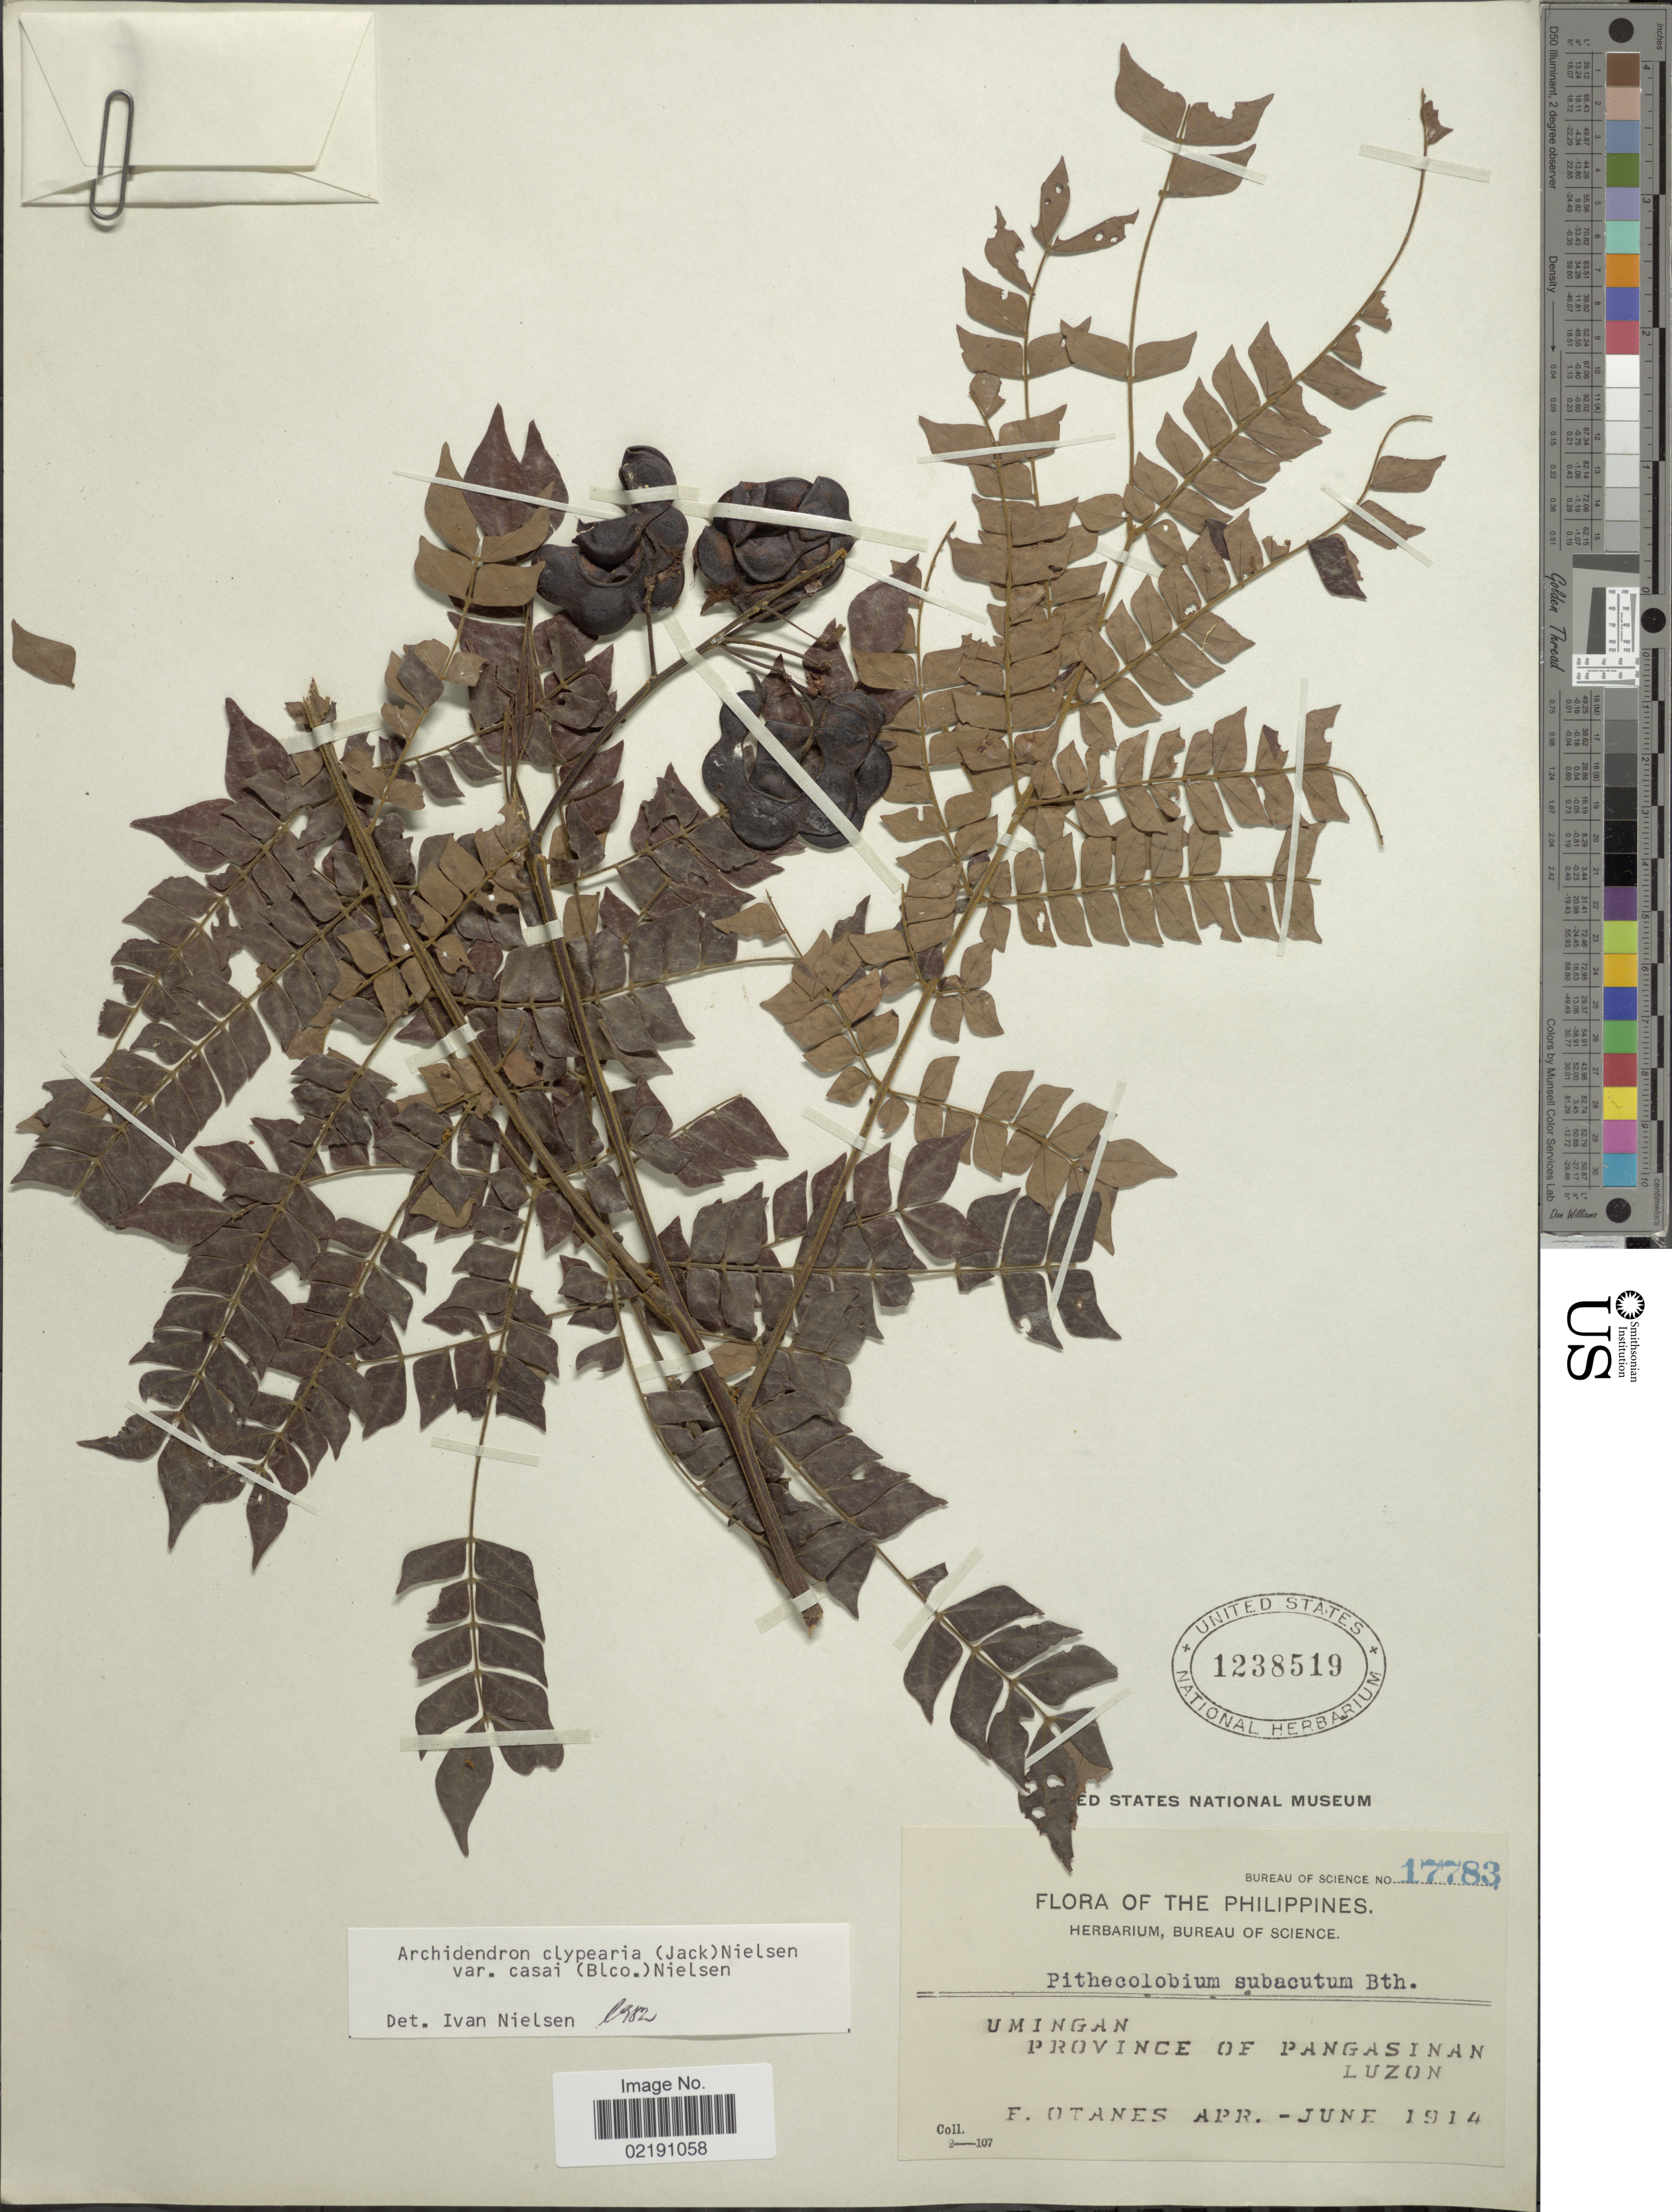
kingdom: Plantae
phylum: Tracheophyta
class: Magnoliopsida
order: Fabales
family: Fabaceae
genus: Archidendron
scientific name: Archidendron clypearia var. casai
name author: (Blanco) I.C. Nielsen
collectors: F. Q. Otanes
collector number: Bureau of Science 17783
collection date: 1914-04/1914-06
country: Philippines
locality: Umingan. Province of Pangasinan. Luzon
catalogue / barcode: US 1238519